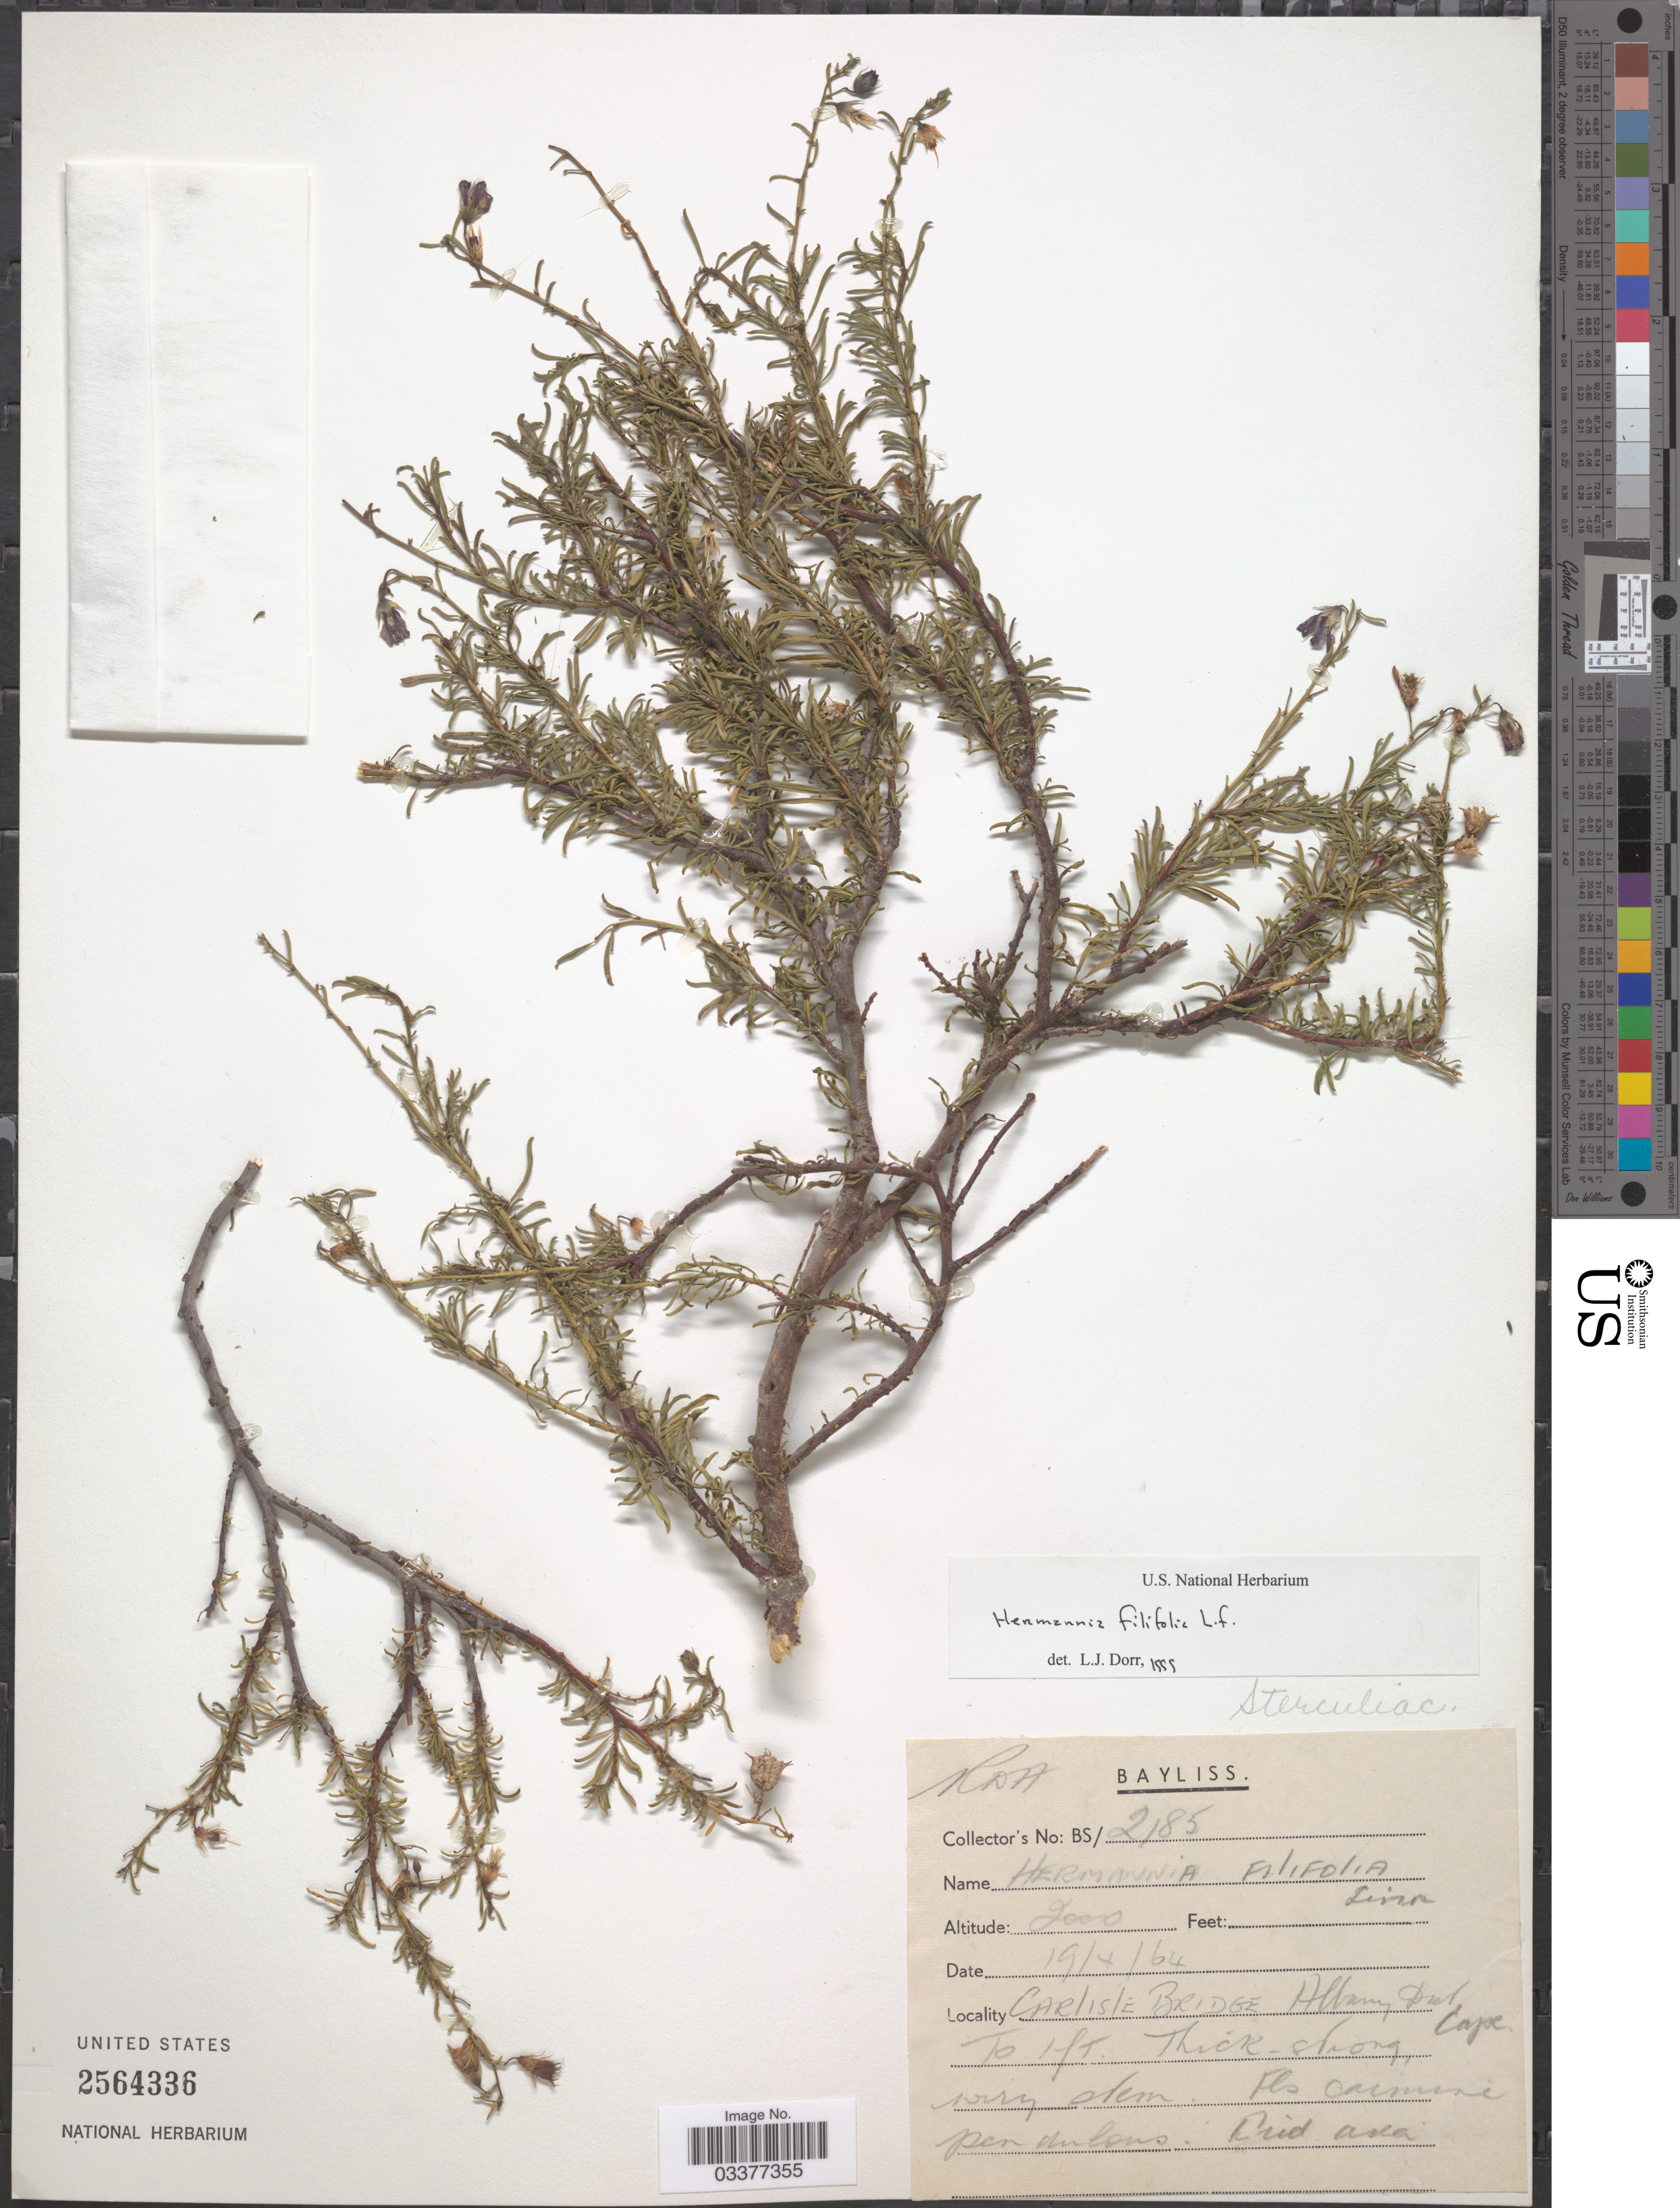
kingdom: Plantae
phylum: Tracheophyta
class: Magnoliopsida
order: Malvales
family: Malvaceae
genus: Hermannia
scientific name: Hermannia filifolia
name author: L. f.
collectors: Bayliss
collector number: BS/2185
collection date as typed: Transcribed d/m/y: 19/4/64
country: South Africa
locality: Carlisle Bridge. Albany Dist., Cape.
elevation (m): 610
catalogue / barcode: US 2564336